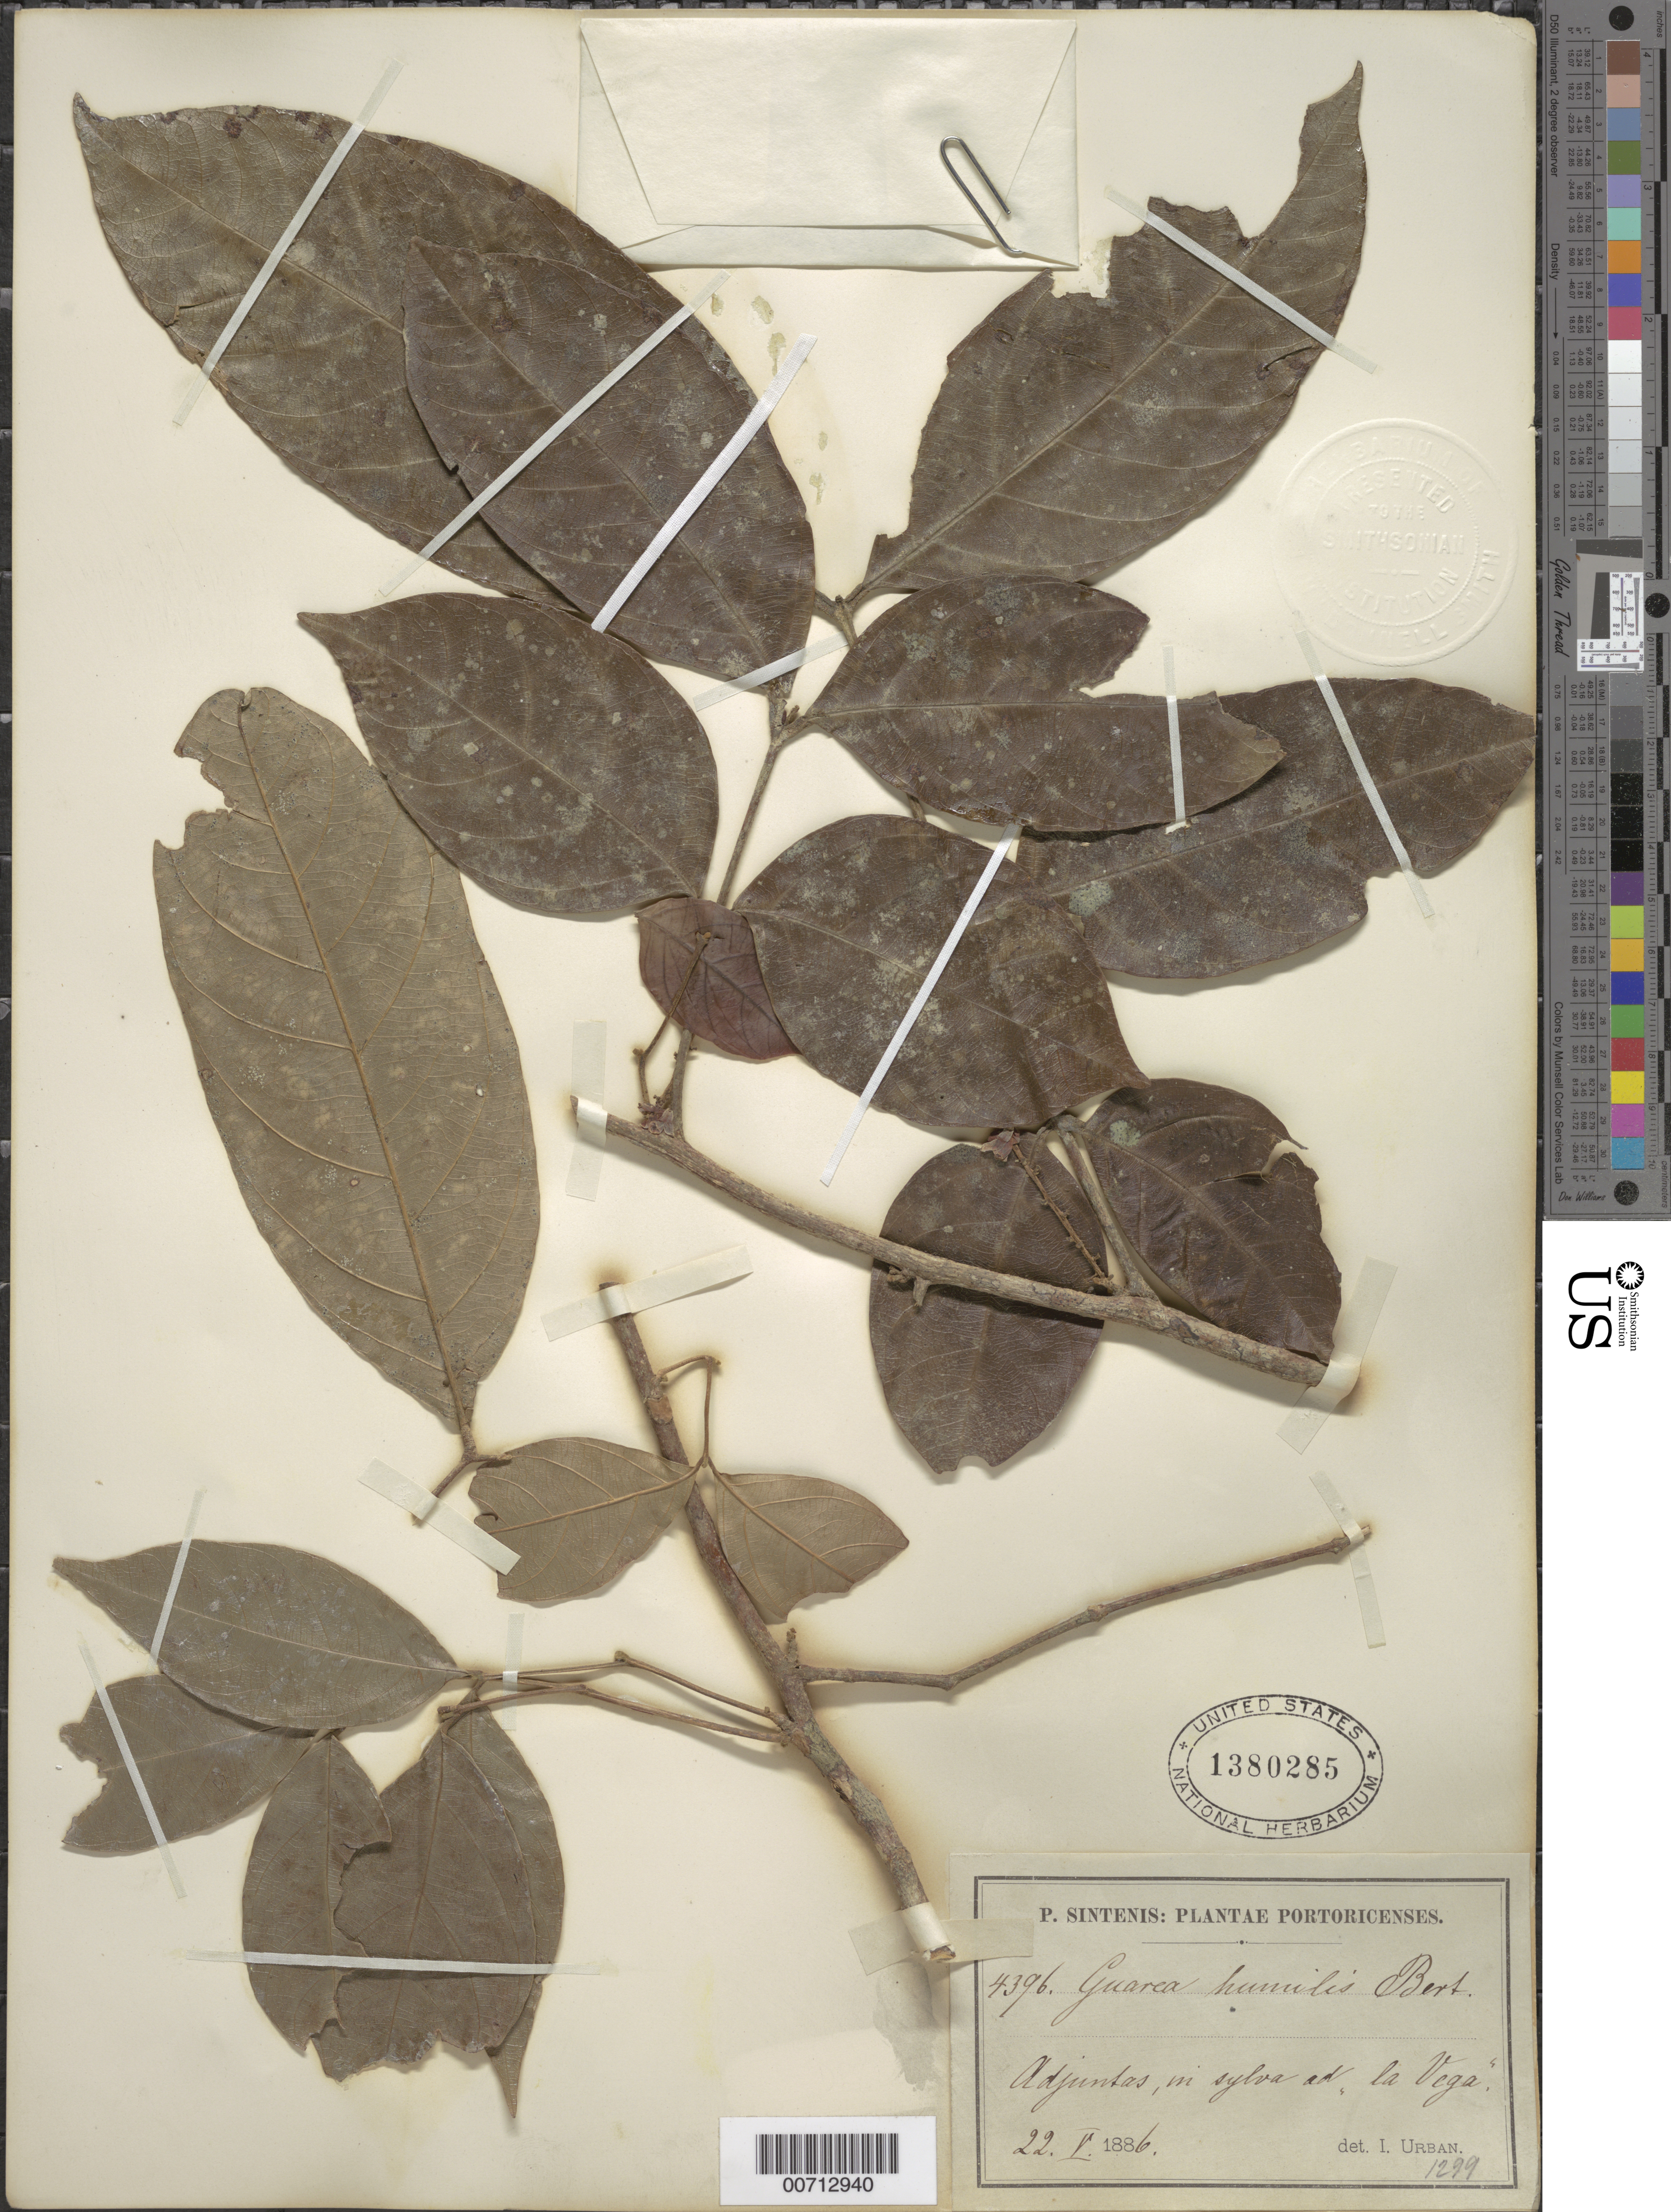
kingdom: Plantae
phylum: Tracheophyta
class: Magnoliopsida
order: Sapindales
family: Meliaceae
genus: Guarea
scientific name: Guarea humilis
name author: Bertero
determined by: Urban, Ignatz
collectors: P. Sintenis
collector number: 4396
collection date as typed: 22 May 1886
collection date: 1886-05-22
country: Puerto Rico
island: Greater Antilles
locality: Adjuntas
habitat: In sylva ad la Vega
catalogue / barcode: US 1380285